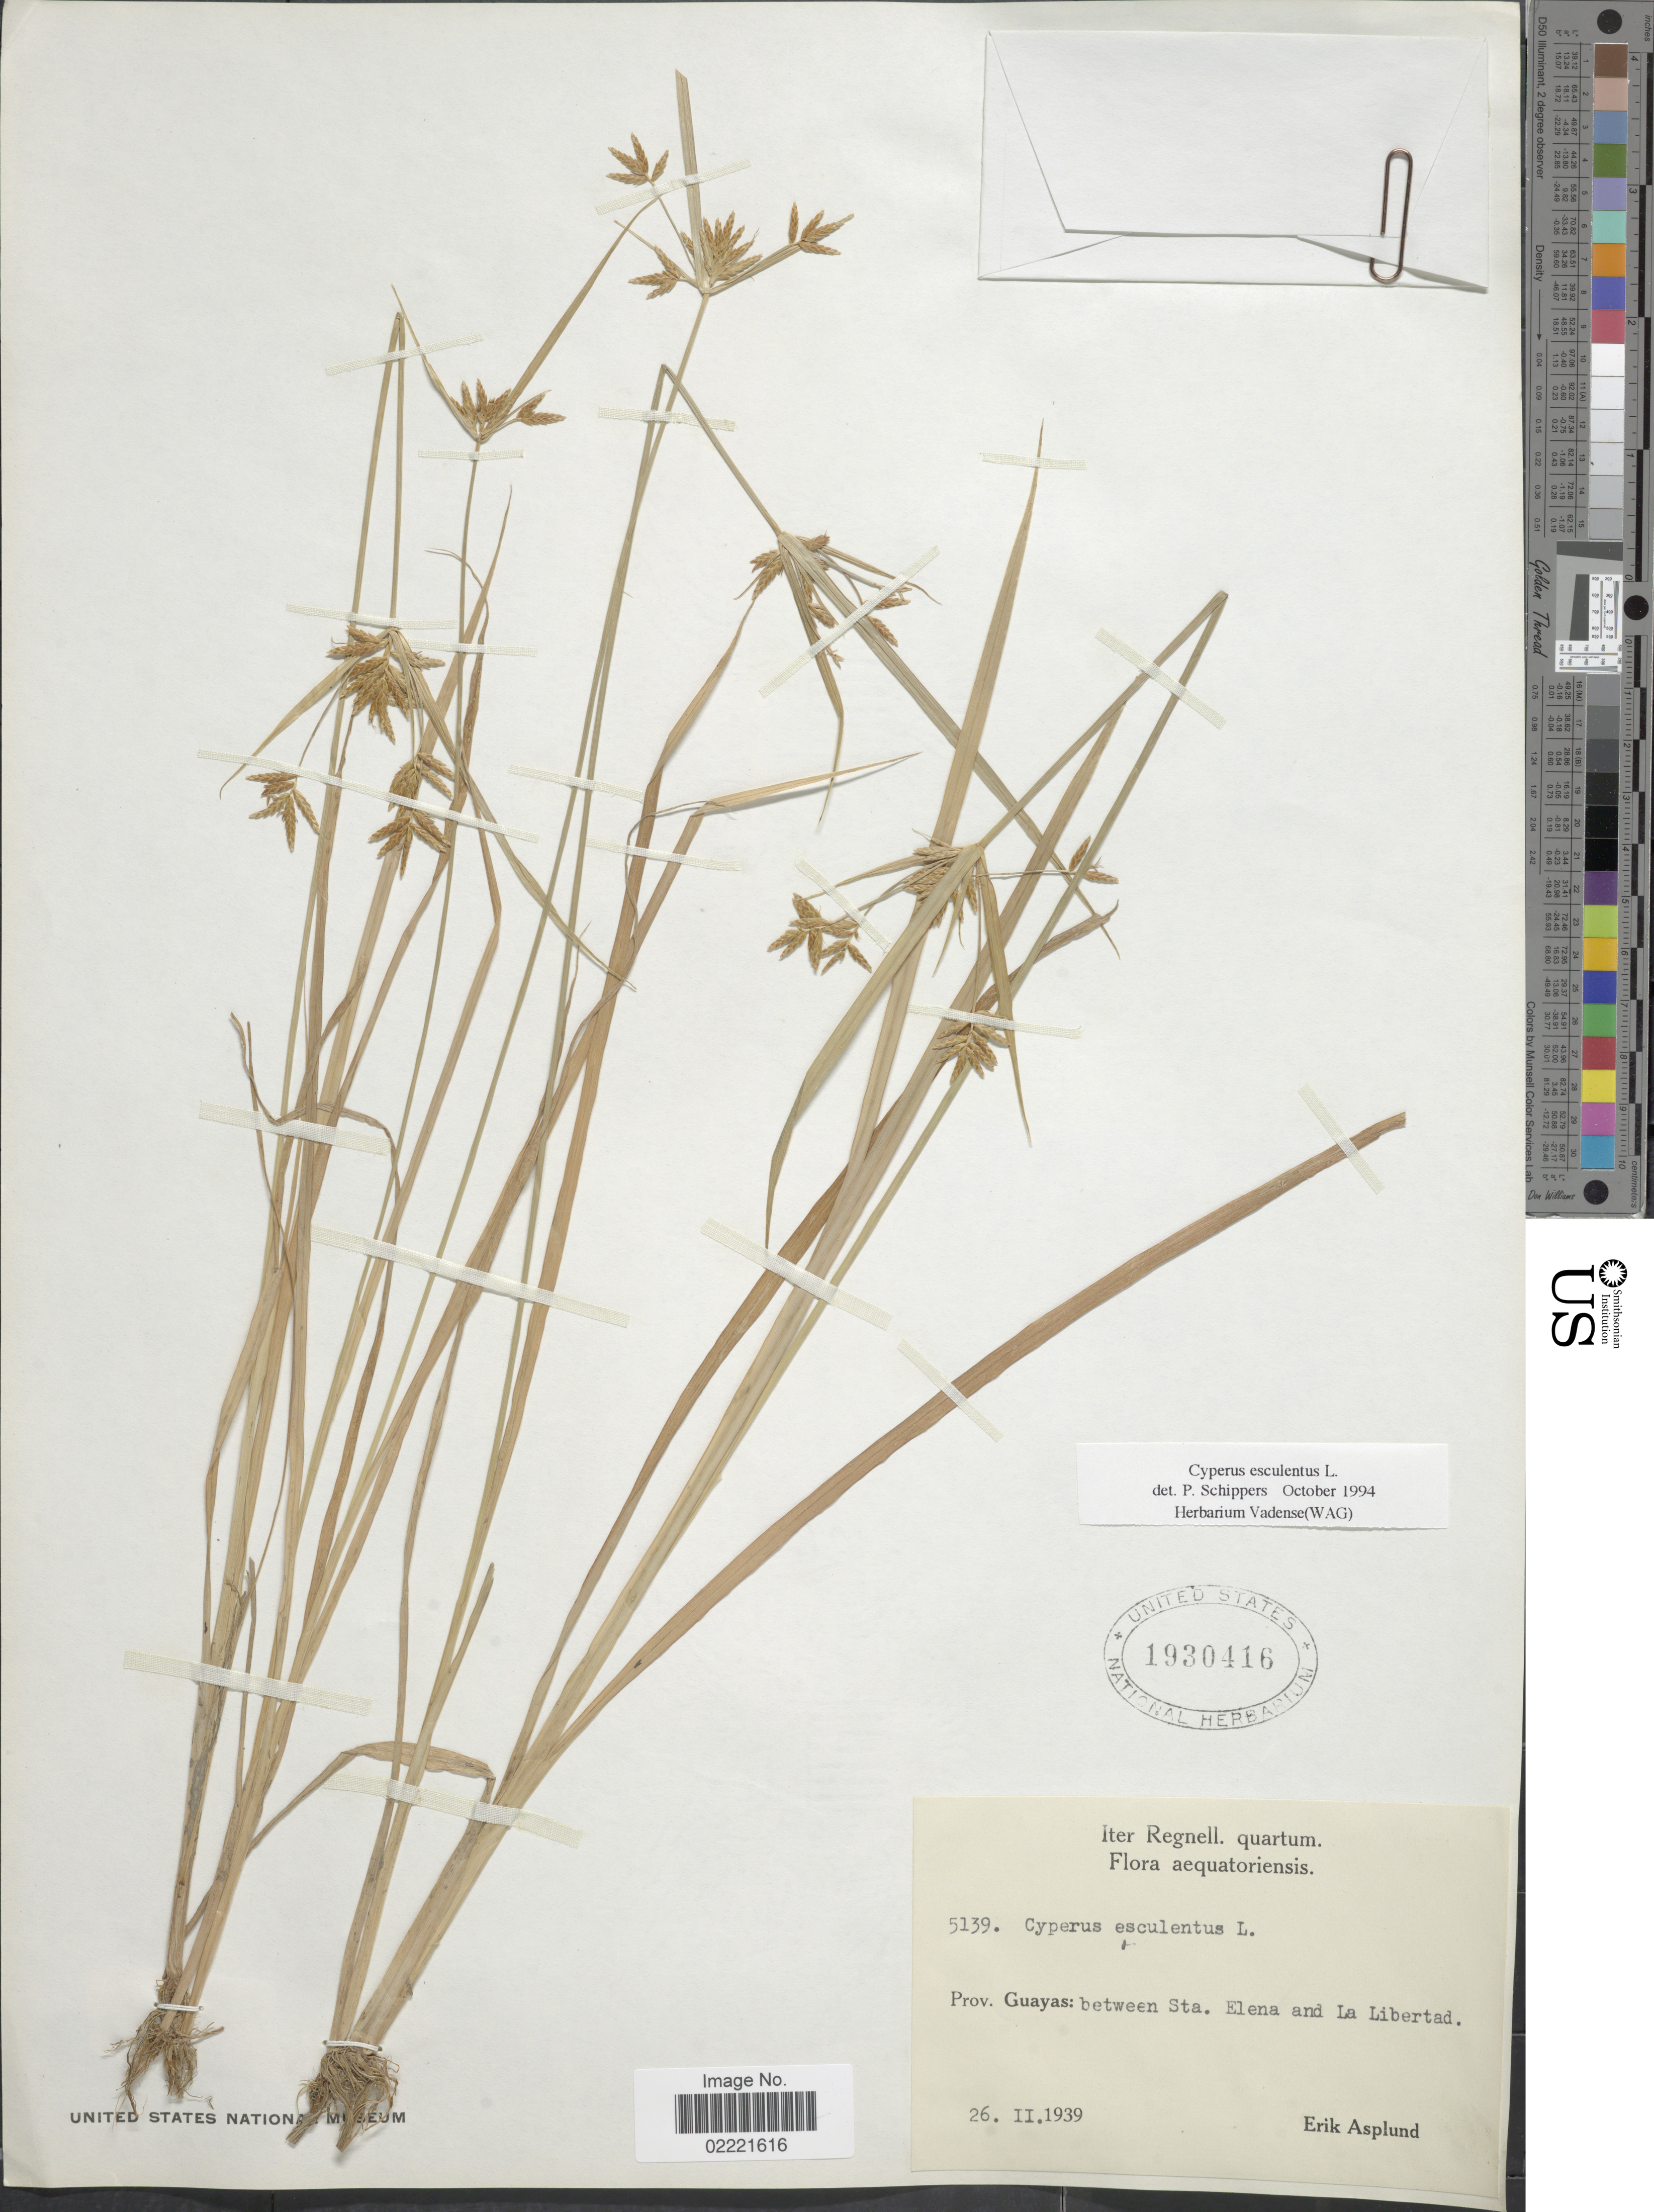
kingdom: Plantae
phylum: Tracheophyta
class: Liliopsida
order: Poales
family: Cyperaceae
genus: Cyperus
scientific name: Cyperus esculentus var. esculentus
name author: L.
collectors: E. Asplund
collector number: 5139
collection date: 1939-02-26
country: Ecuador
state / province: Guayas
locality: Prov. Guayas: between Sta. Elena an La Libertad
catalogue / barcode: US 1930416